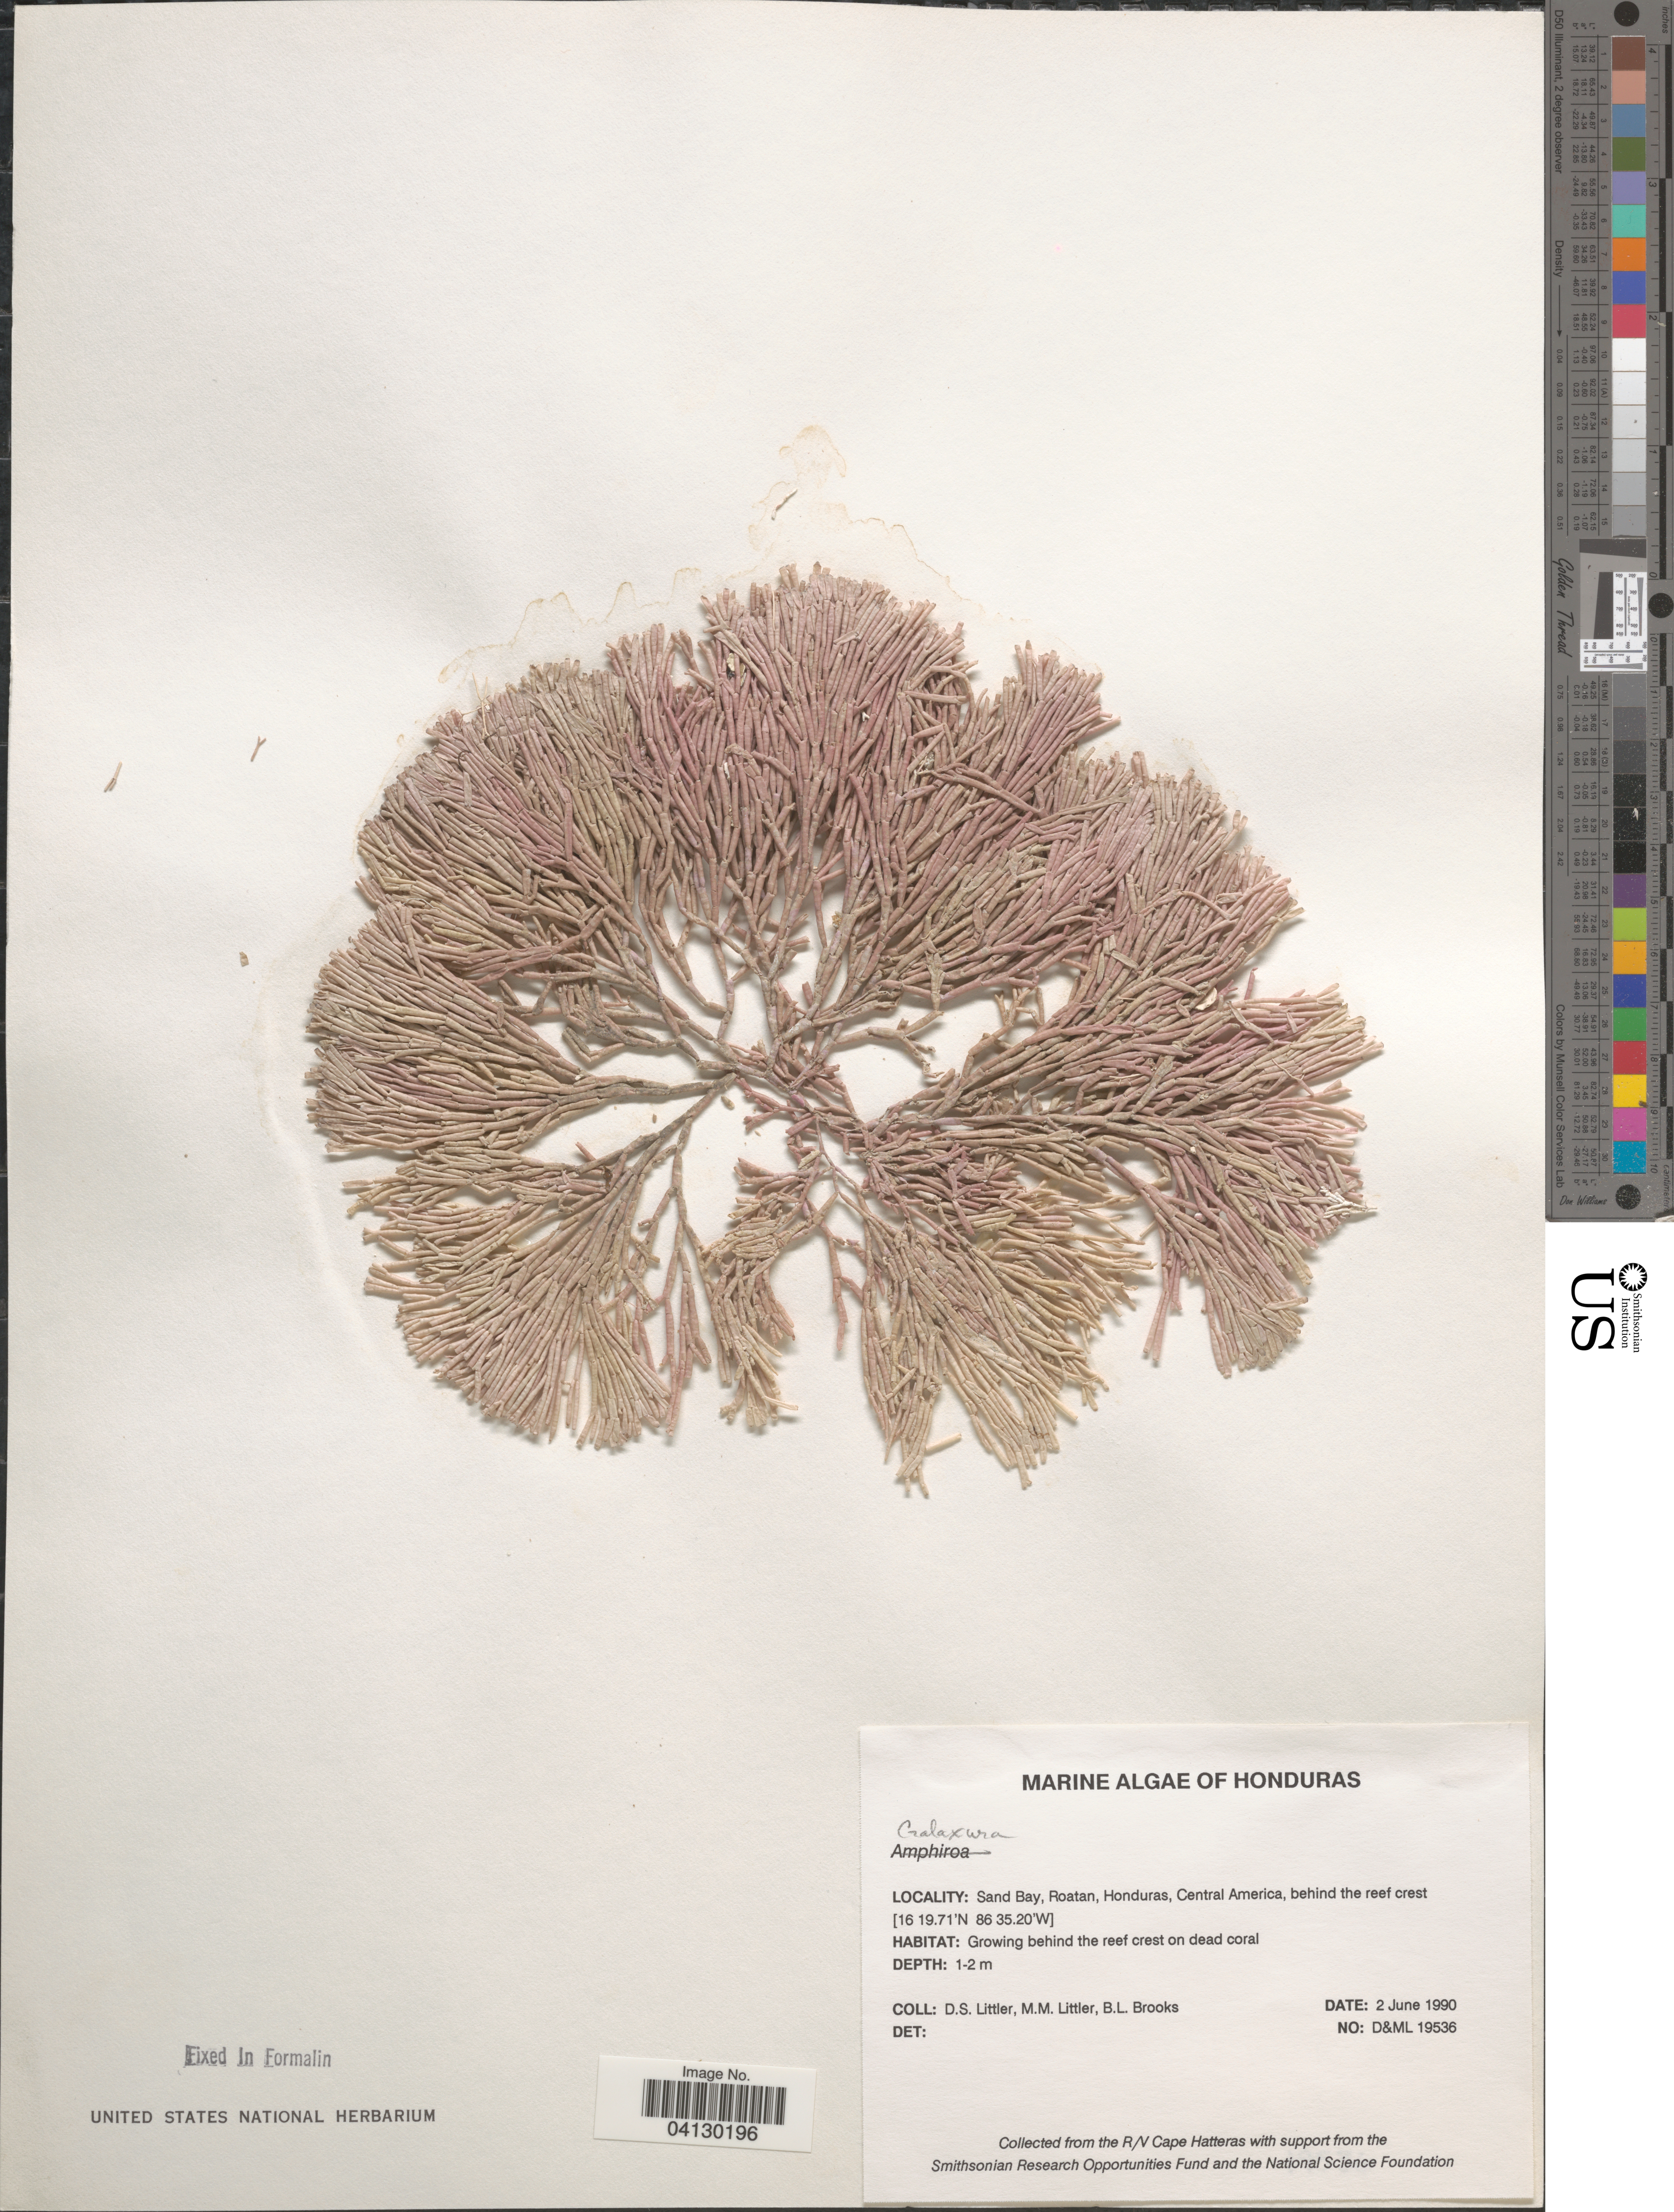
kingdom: Plantae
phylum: Rhodophyta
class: Florideophyceae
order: Nemaliales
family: Galaxauraceae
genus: Galaxaura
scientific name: Galaxaura sp.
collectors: D. S. Littler & B. Brooks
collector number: D&ML19536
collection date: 1990-06-02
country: Honduras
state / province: Islas de la Bahía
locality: Sand Bay, Roatan, behind the reef crest.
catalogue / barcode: US 328597